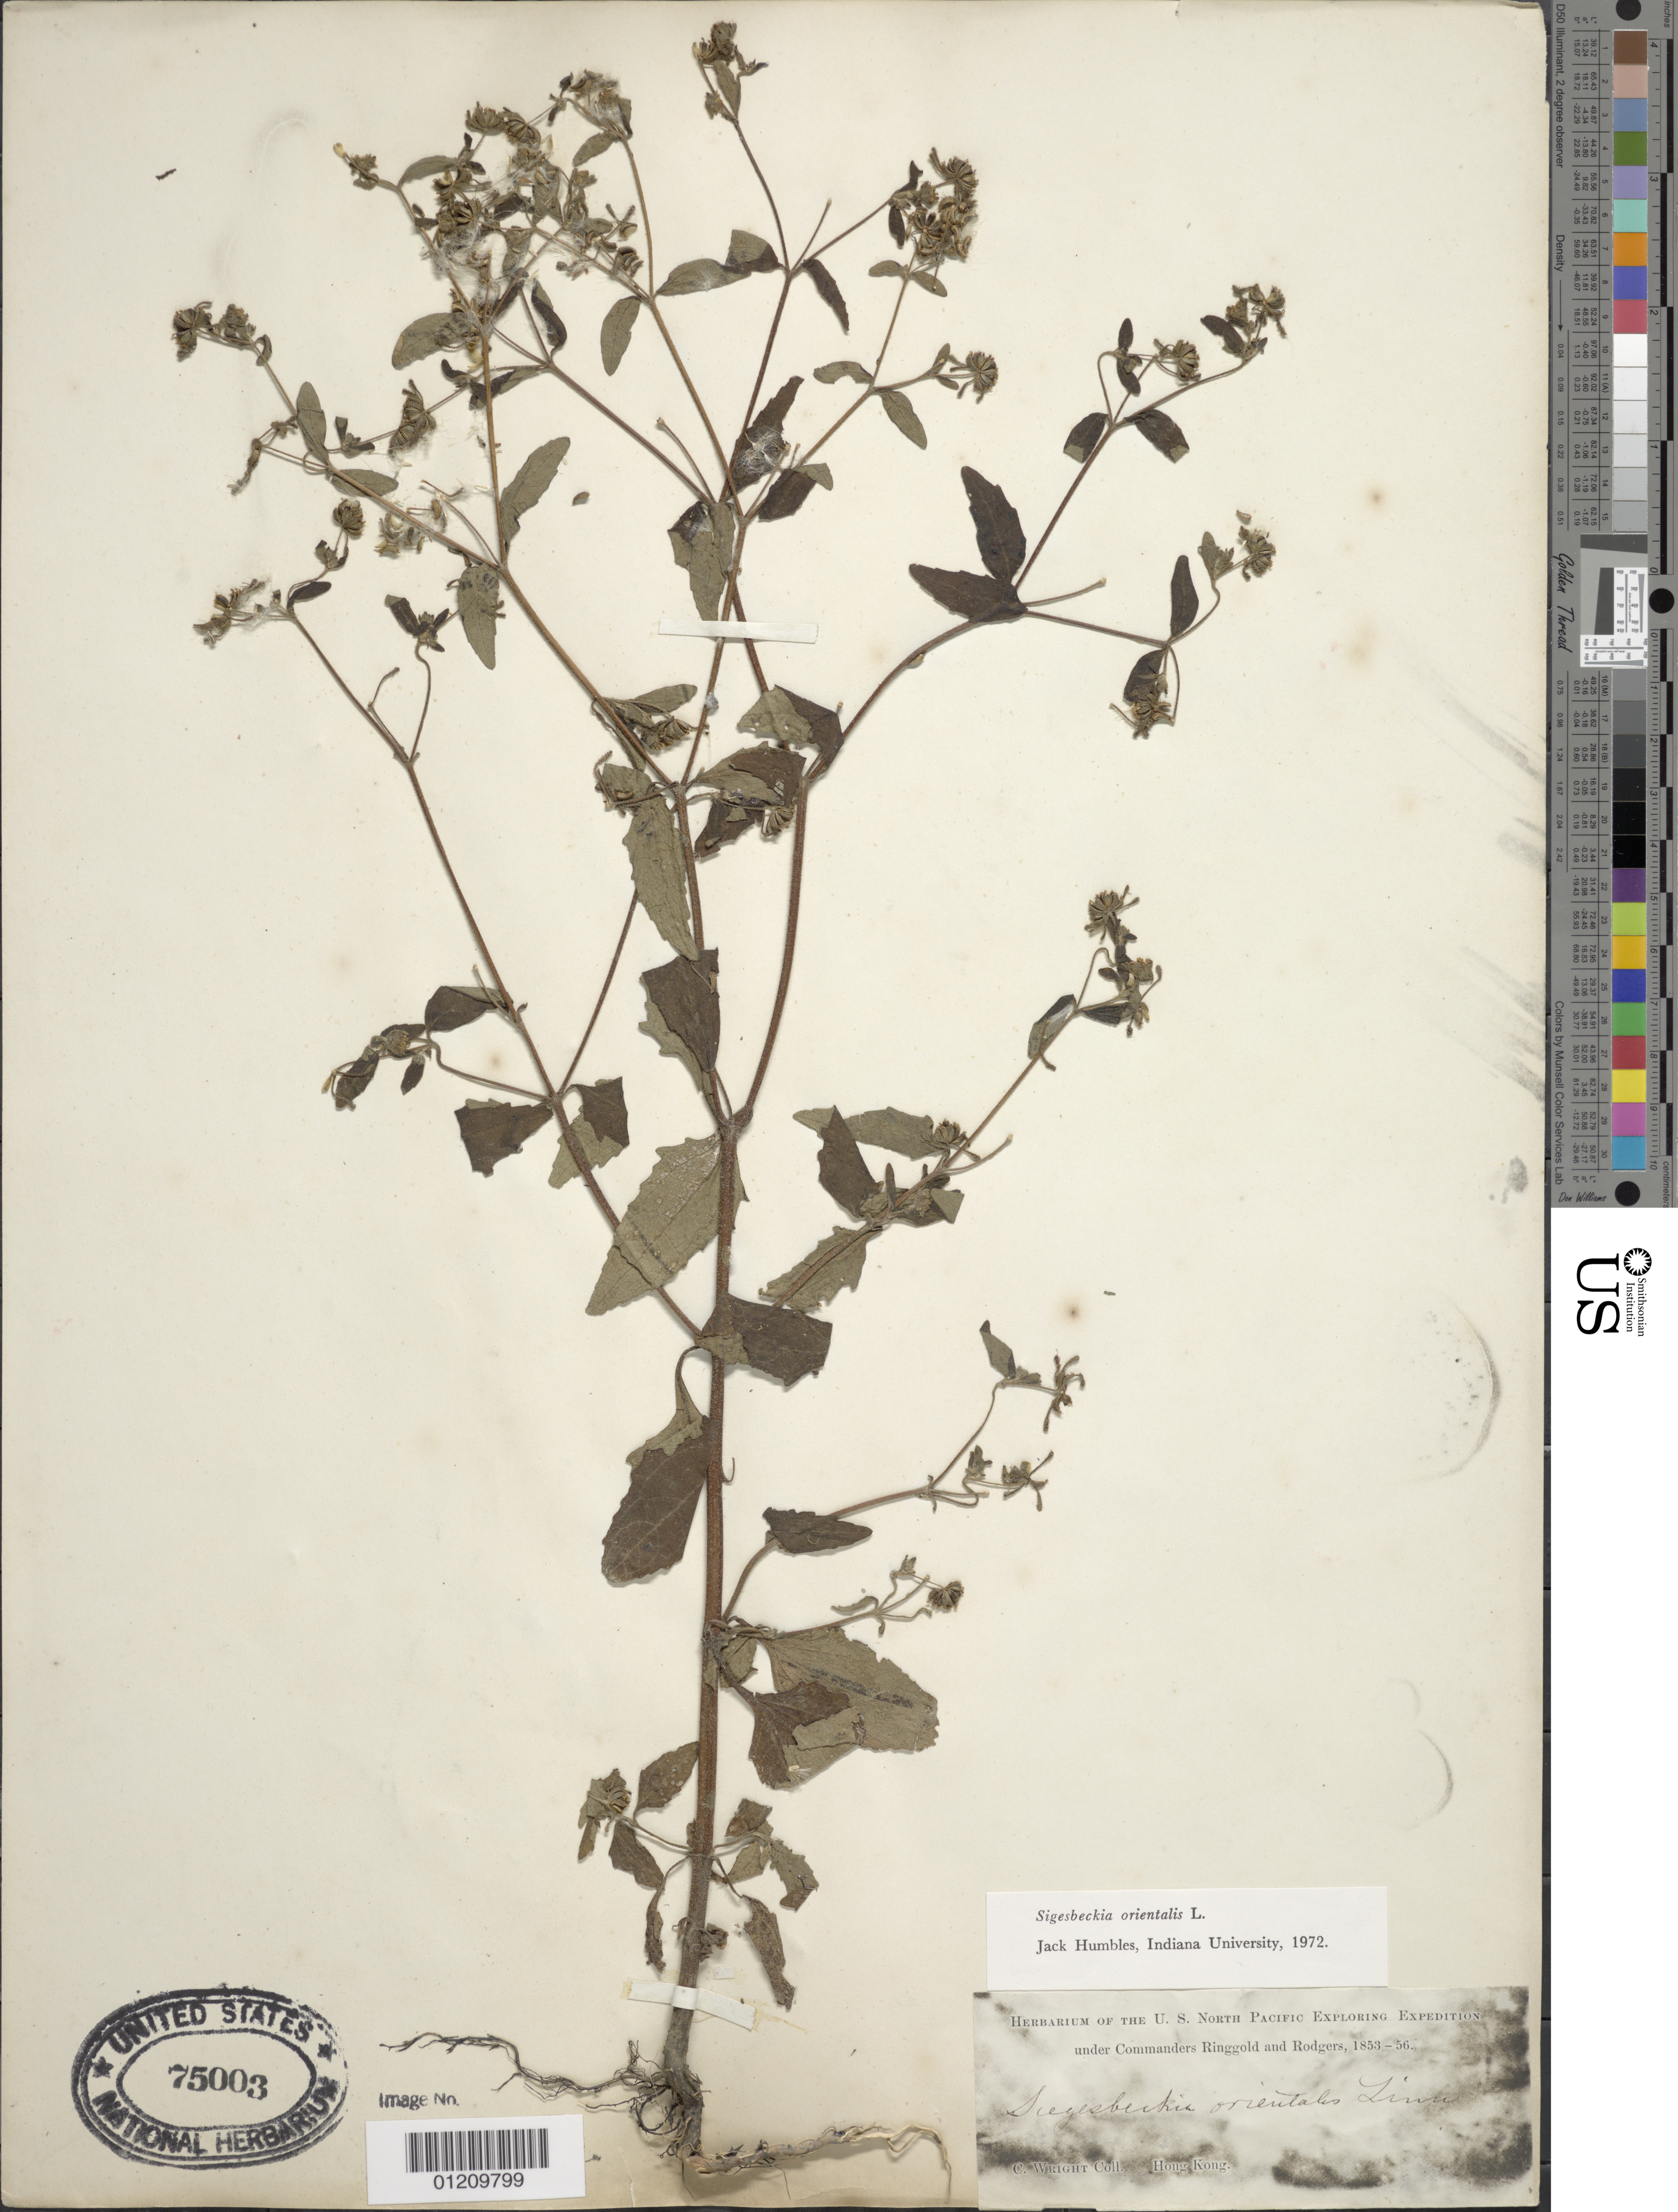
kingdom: Plantae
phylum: Tracheophyta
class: Magnoliopsida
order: Asterales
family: Asteraceae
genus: Sigesbeckia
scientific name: Sigesbeckia orientalis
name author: L.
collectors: C. Wright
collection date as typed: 1853 to -- -- 1856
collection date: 1853/1856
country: China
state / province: Hong Kong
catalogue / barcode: US 75003